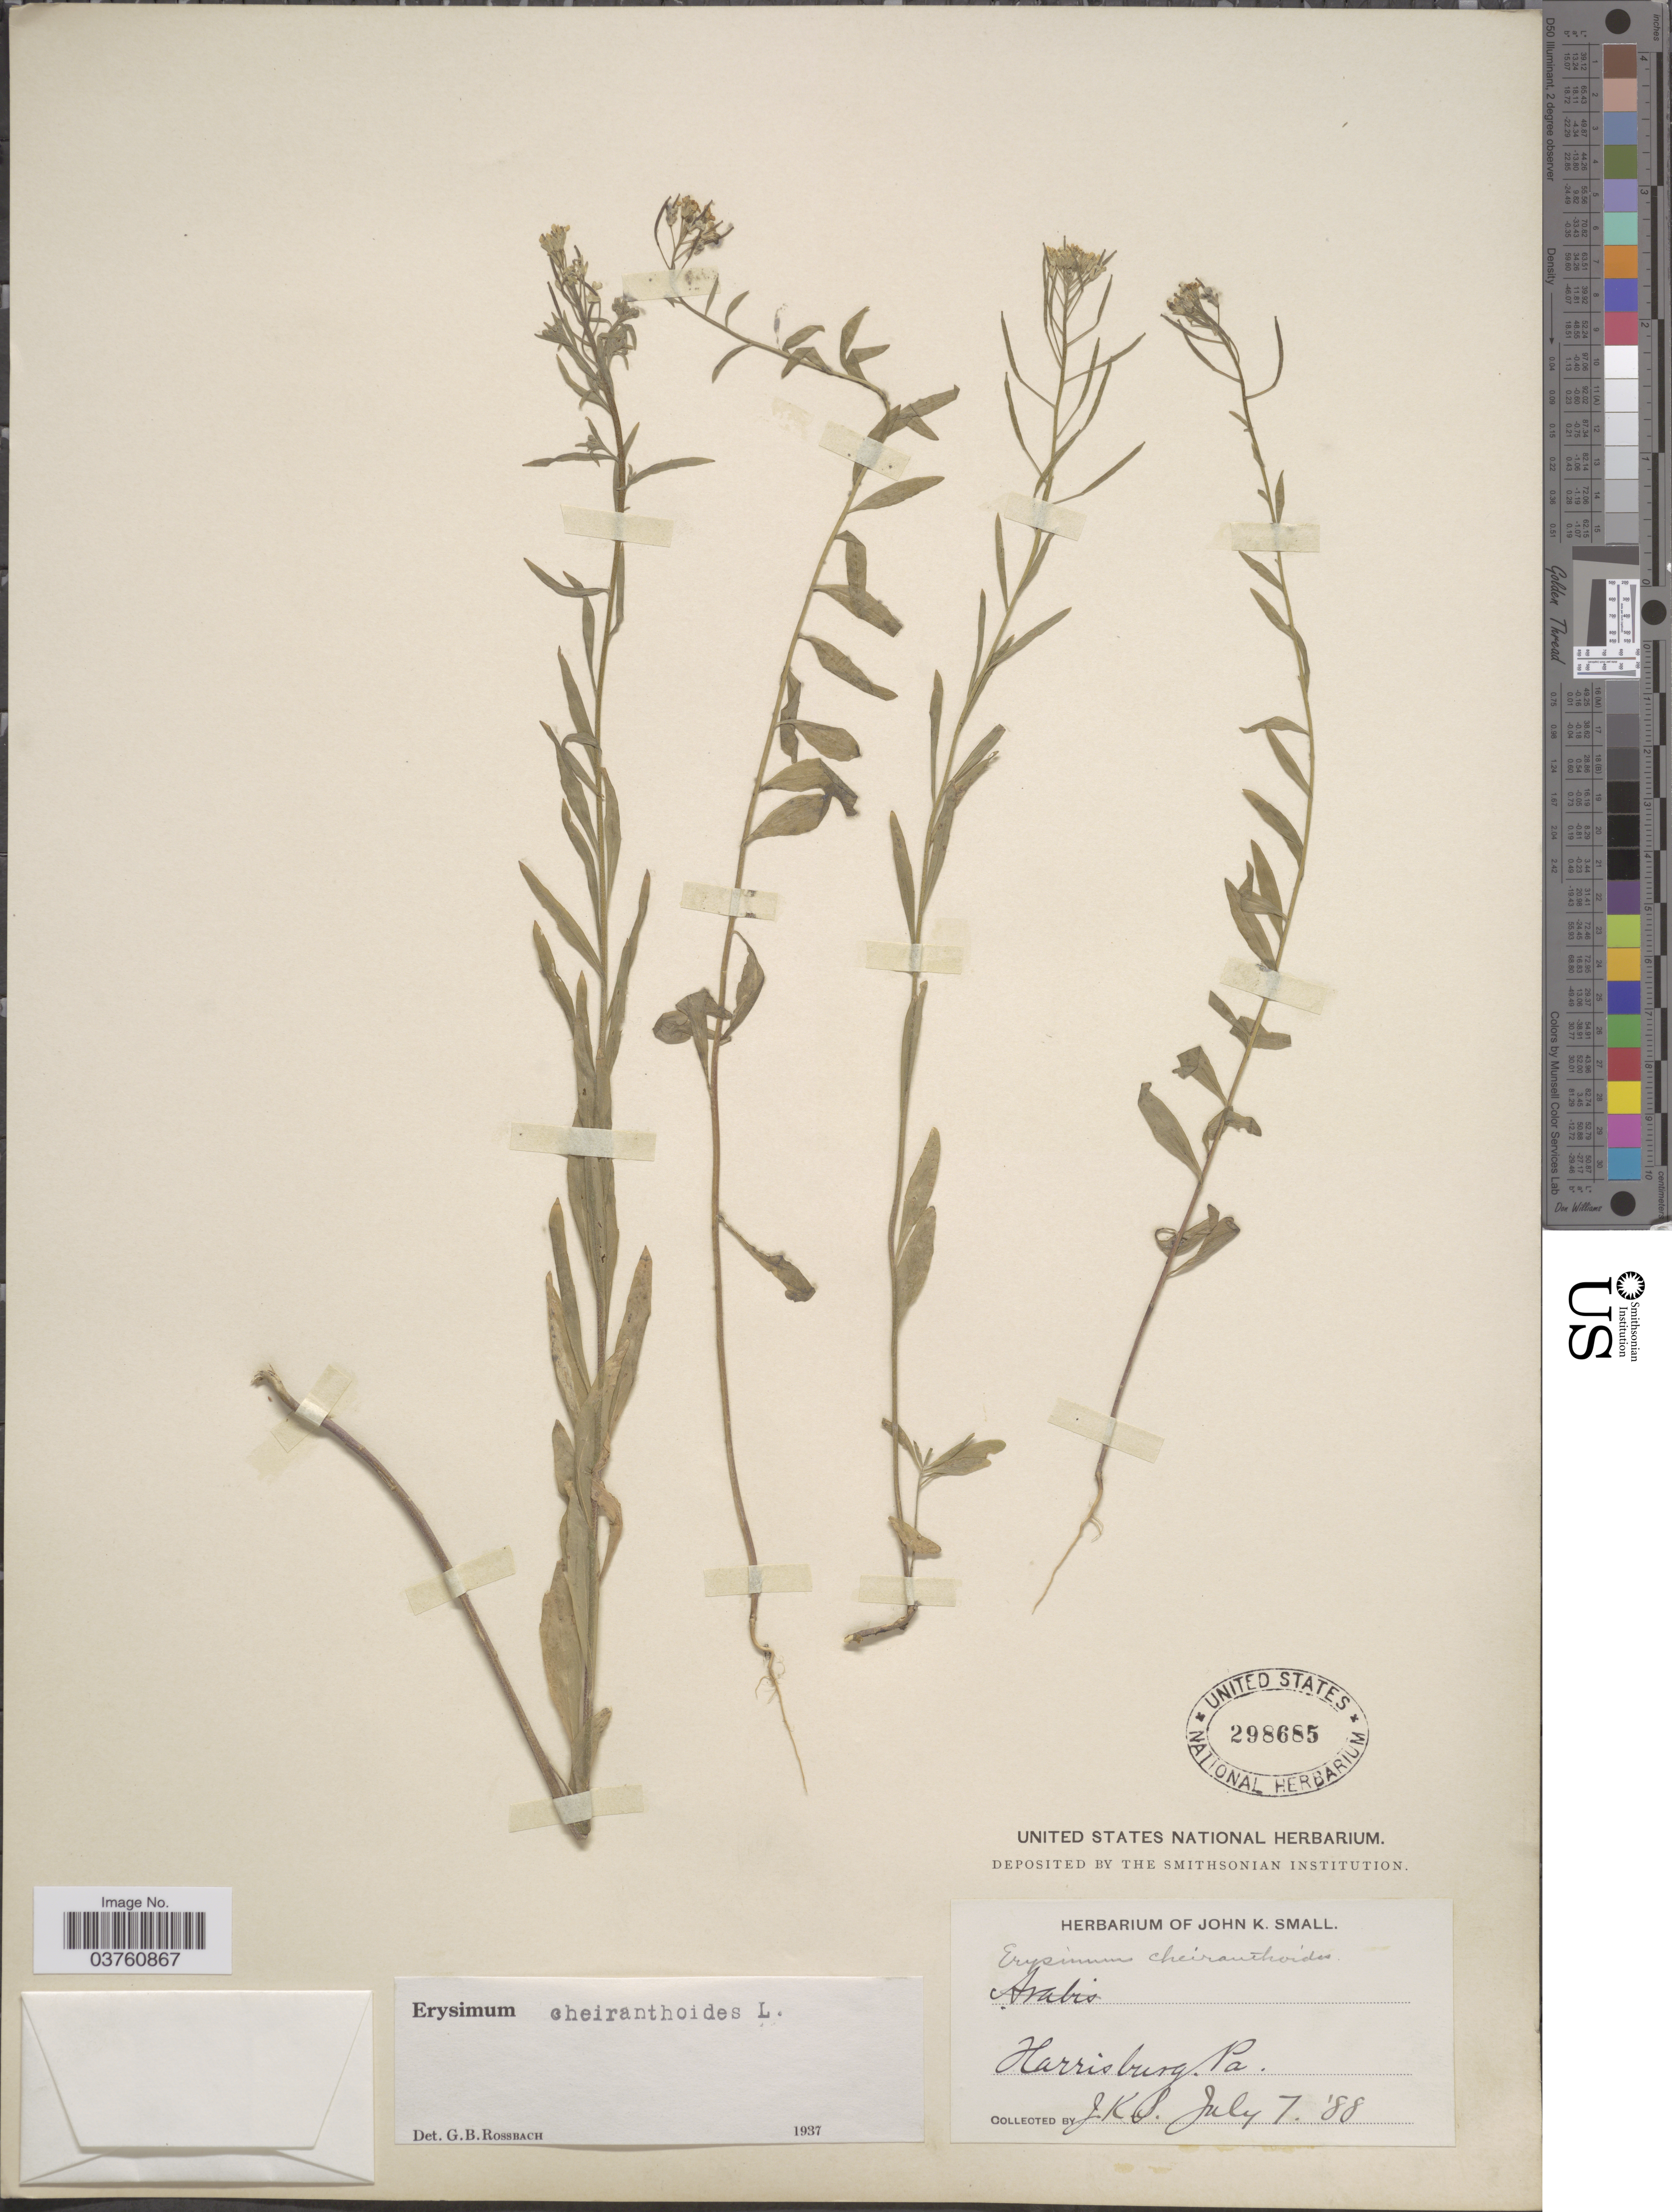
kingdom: Plantae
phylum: Tracheophyta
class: Magnoliopsida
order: Brassicales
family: Brassicaceae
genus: Erysimum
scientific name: Erysimum cheiranthoides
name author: L.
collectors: J. K. Small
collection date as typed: Transcribed d/m/y: 7/7/88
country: United States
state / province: Pennsylvania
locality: Harrisburg.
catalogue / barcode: US 298685